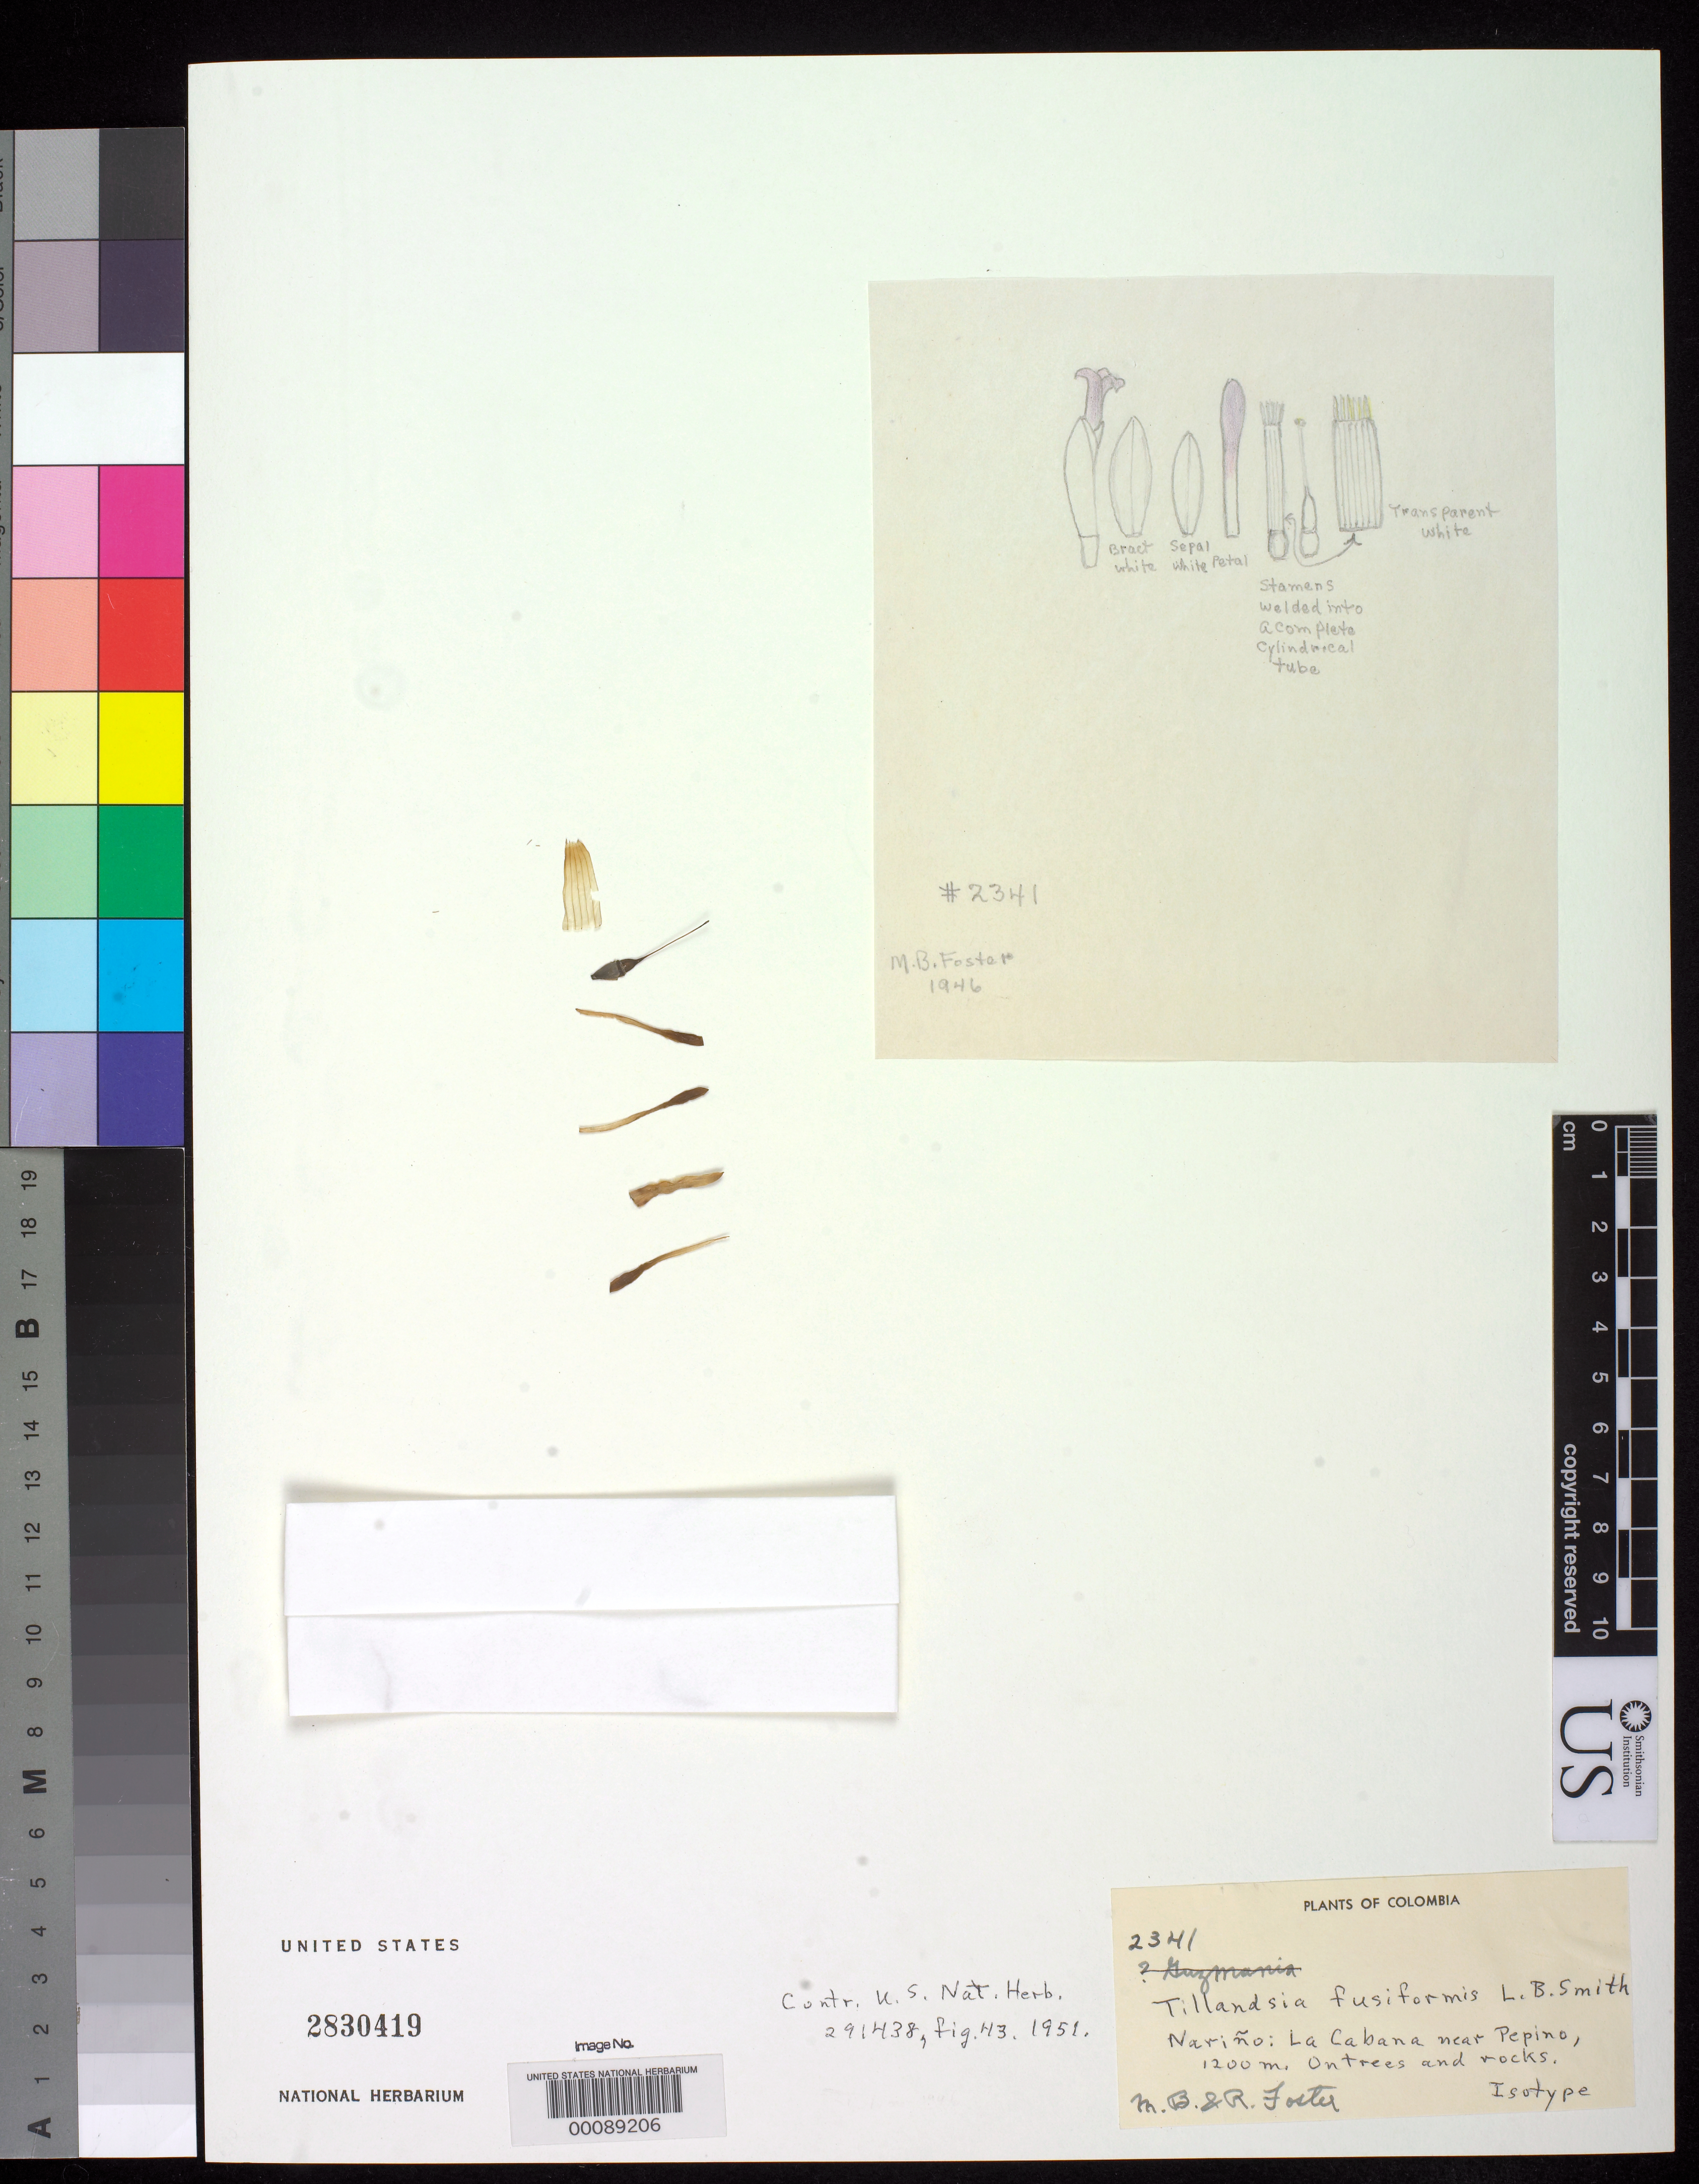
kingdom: Plantae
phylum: Tracheophyta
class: Liliopsida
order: Poales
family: Bromeliaceae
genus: Tillandsia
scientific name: Tillandsia fusiformis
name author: L.B. Sm.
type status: Isotype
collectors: M. B. Foster & R. C. Foster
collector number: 2341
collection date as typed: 21 Nov 1946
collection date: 1946-11-21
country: Colombia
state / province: Nariño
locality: La Cabana near Pepino.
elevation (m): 1200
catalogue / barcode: US 2830419